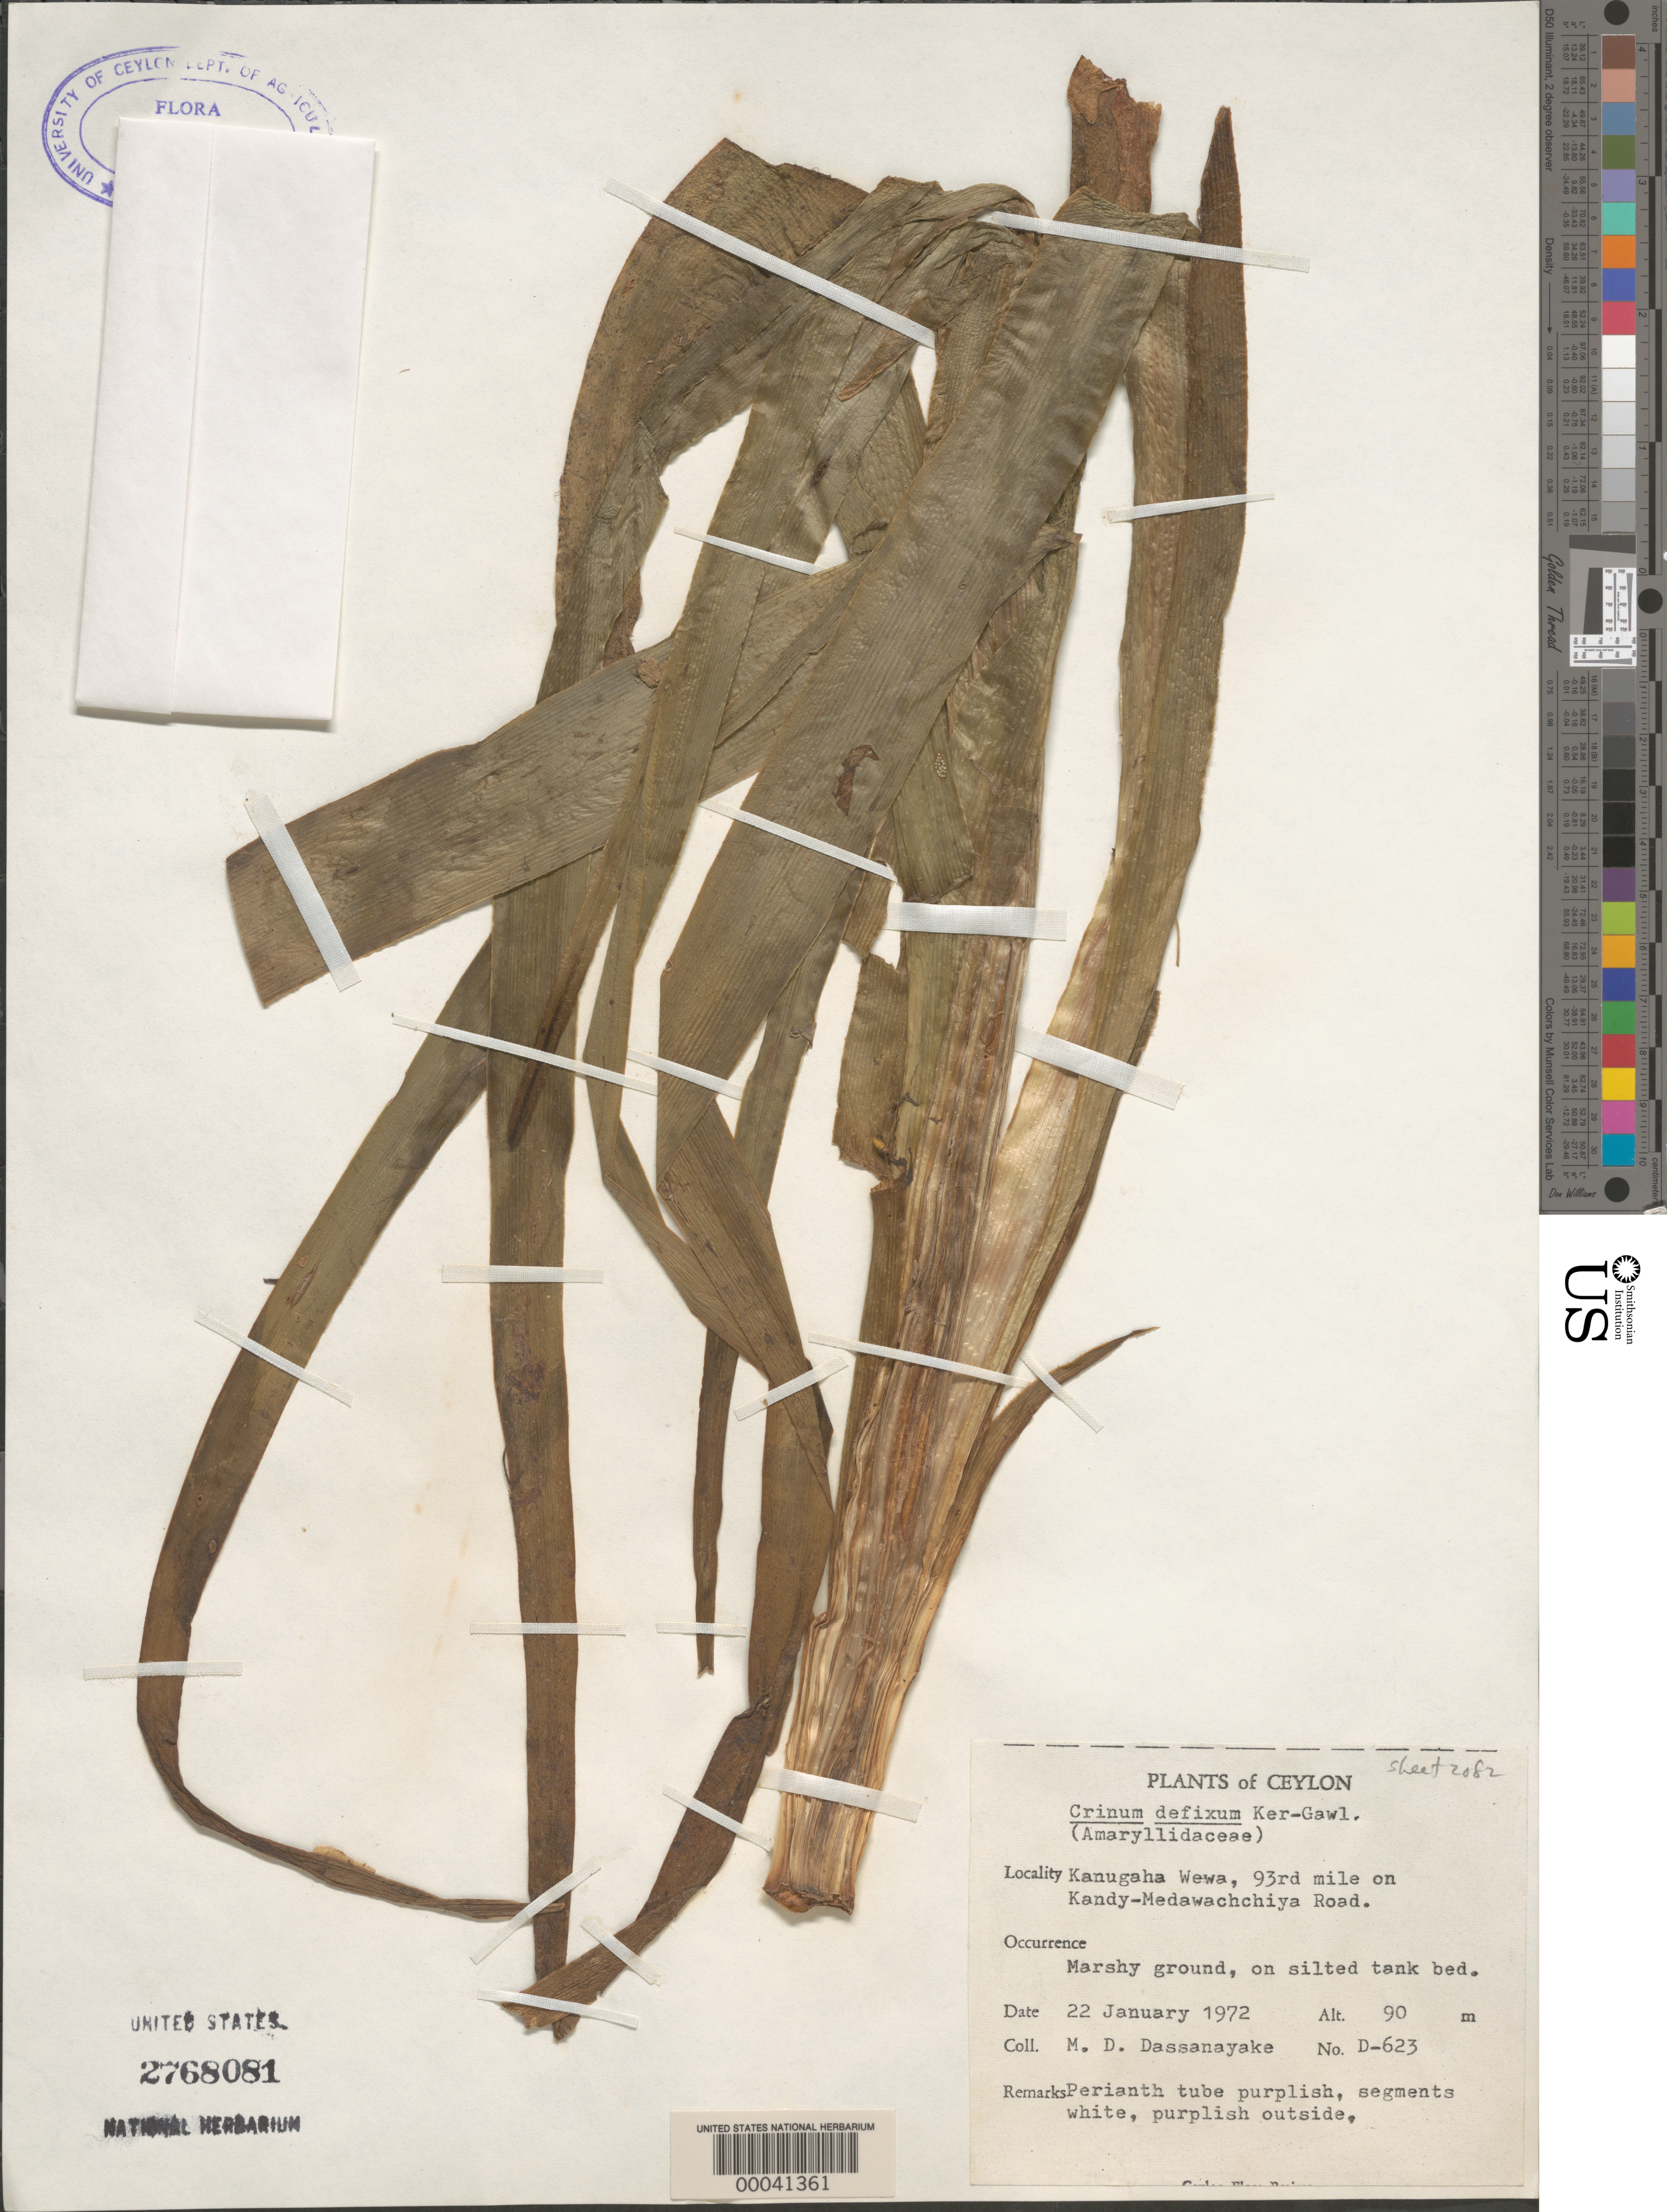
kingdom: Plantae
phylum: Tracheophyta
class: Liliopsida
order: Asparagales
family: Amaryllidaceae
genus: Crinum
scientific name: Crinum defixum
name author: Ker Gawl.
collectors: M. Dassanayake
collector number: D-623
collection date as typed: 22 Jan 1972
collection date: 1972-01-22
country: Sri Lanka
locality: Kanugaha wewa, 93rd mile on kandy-medawachchiya road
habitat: Marshy ground, on silted tank bed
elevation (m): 90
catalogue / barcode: US 2768081